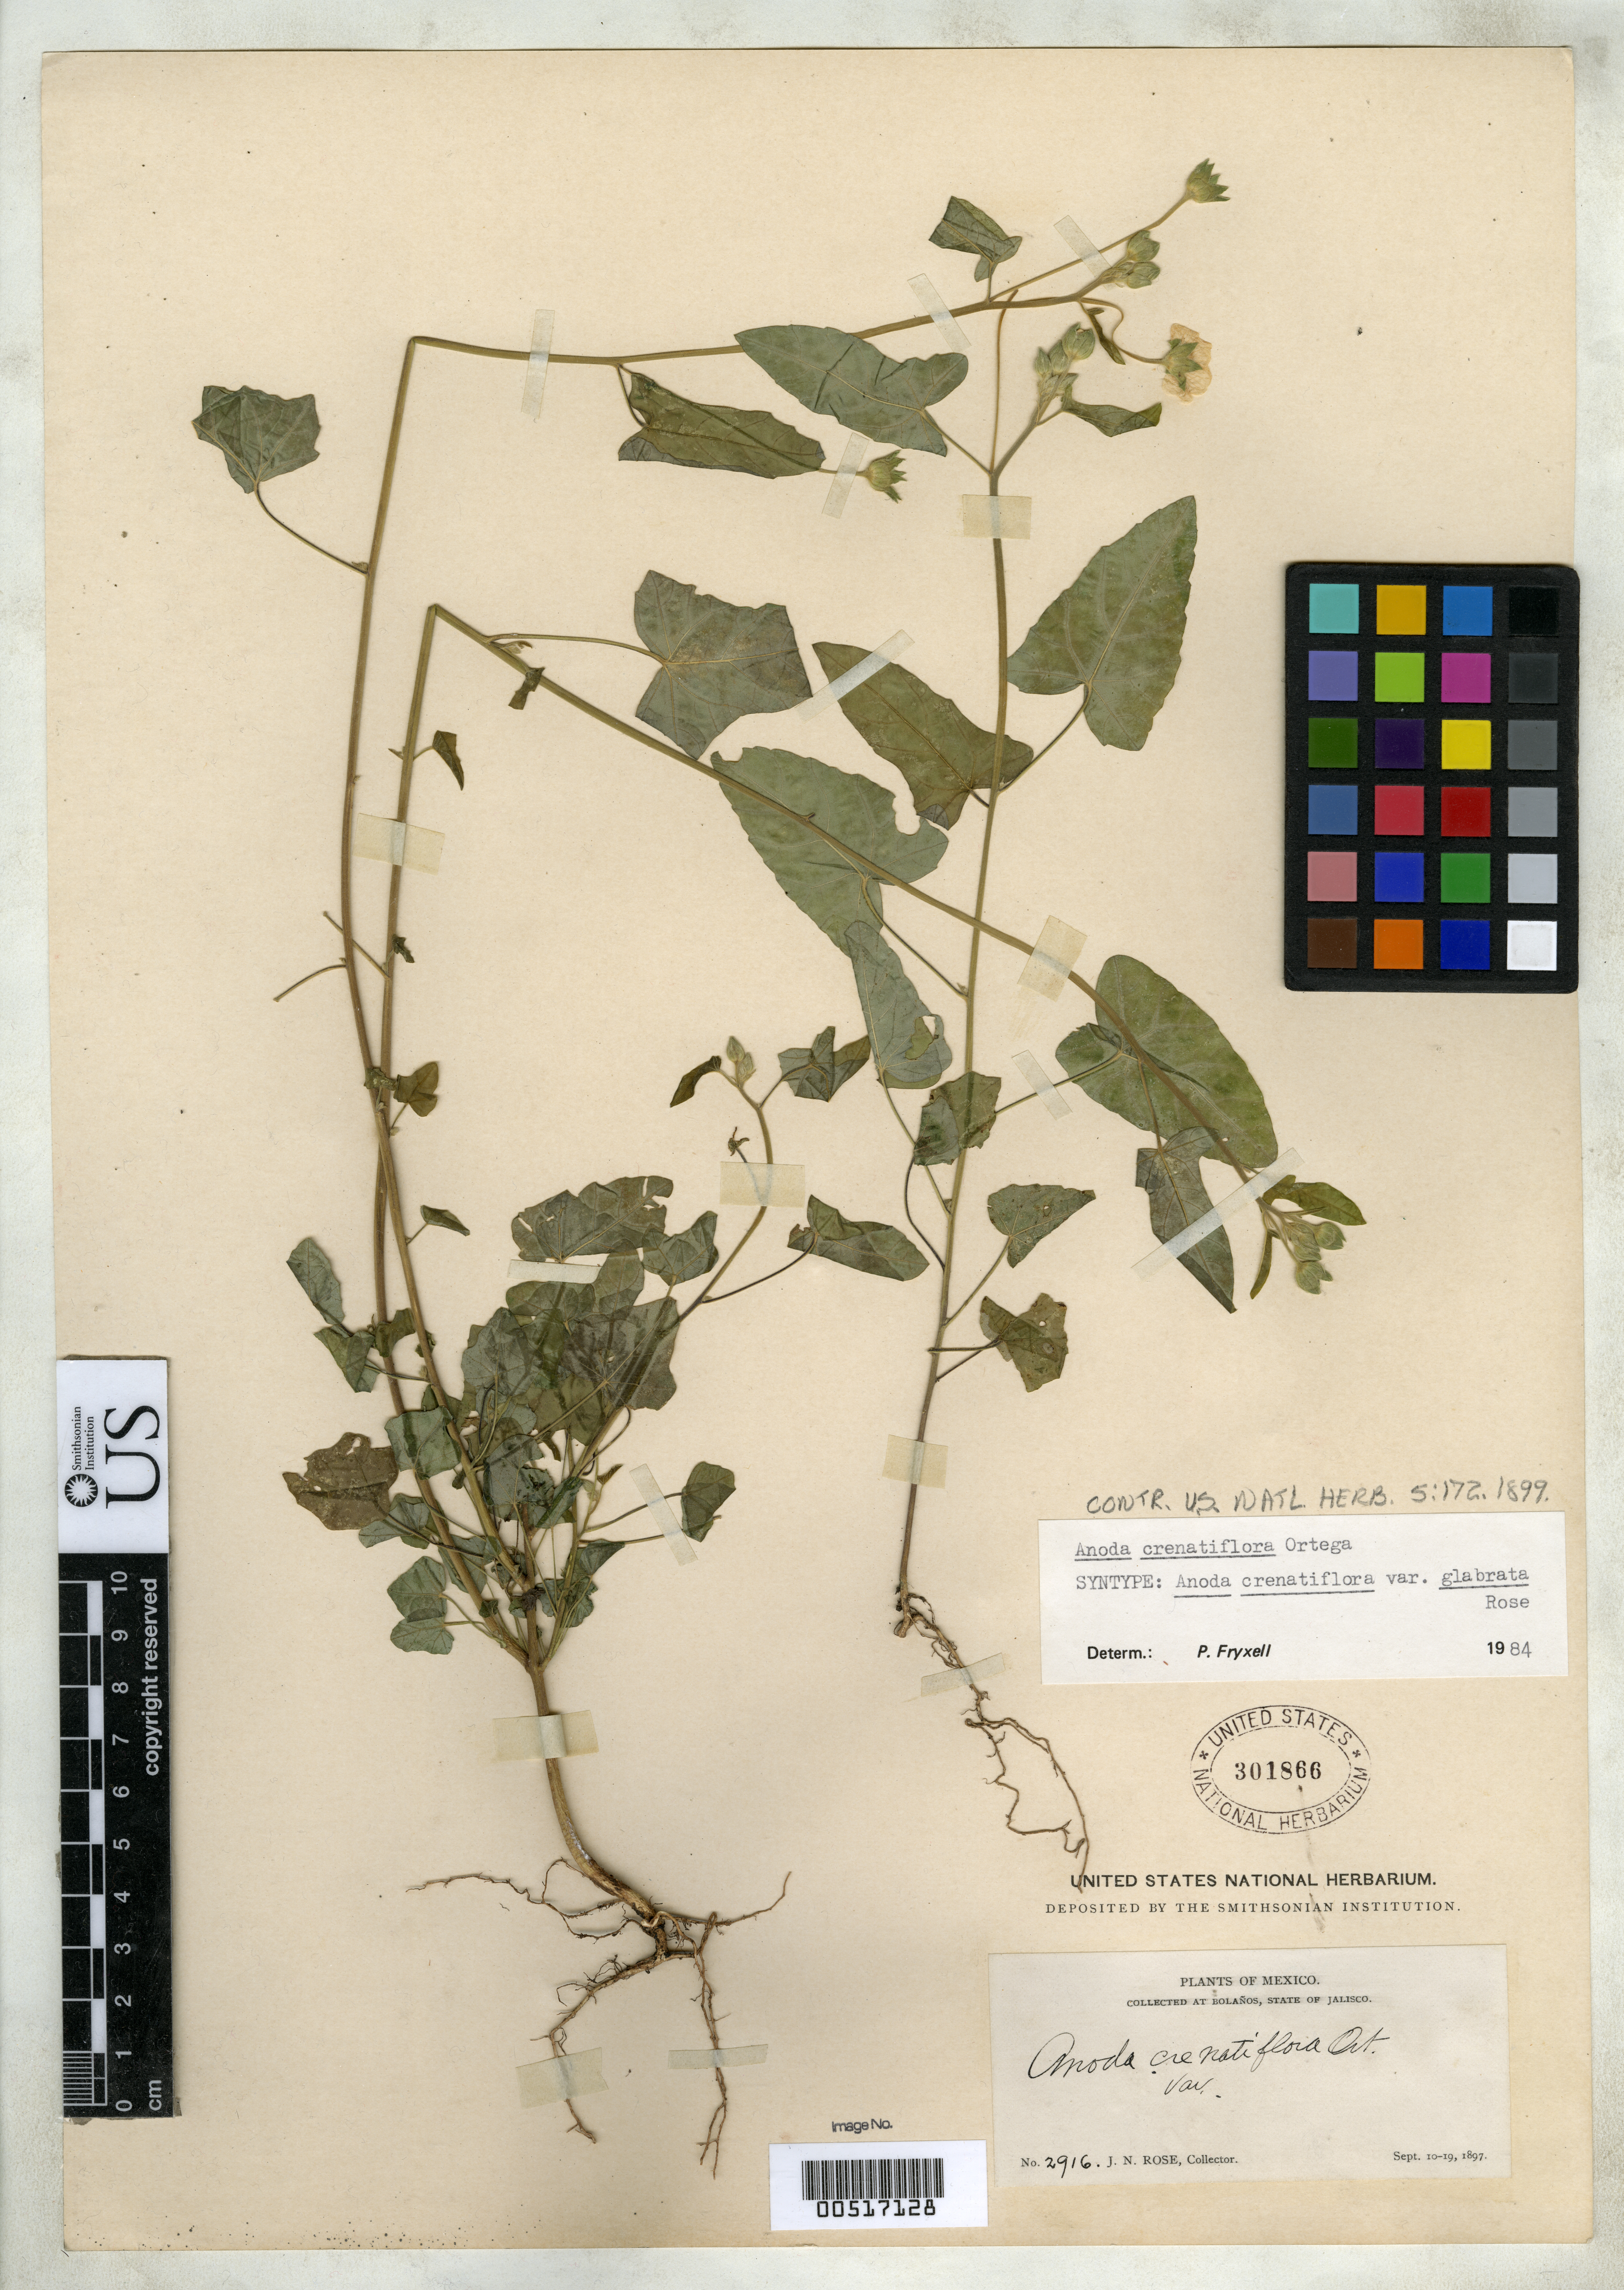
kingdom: Plantae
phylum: Tracheophyta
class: Magnoliopsida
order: Malvales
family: Malvaceae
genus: Anoda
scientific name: Anoda crenatiflora var. glabrata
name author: Rose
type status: Syntype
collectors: J. N. Rose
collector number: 2916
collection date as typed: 10 Sep 1897 to 19 Sep 1897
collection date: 1897-09-10/1897-09-19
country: Mexico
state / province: Jalisco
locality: Bolanos.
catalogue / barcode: US 301866